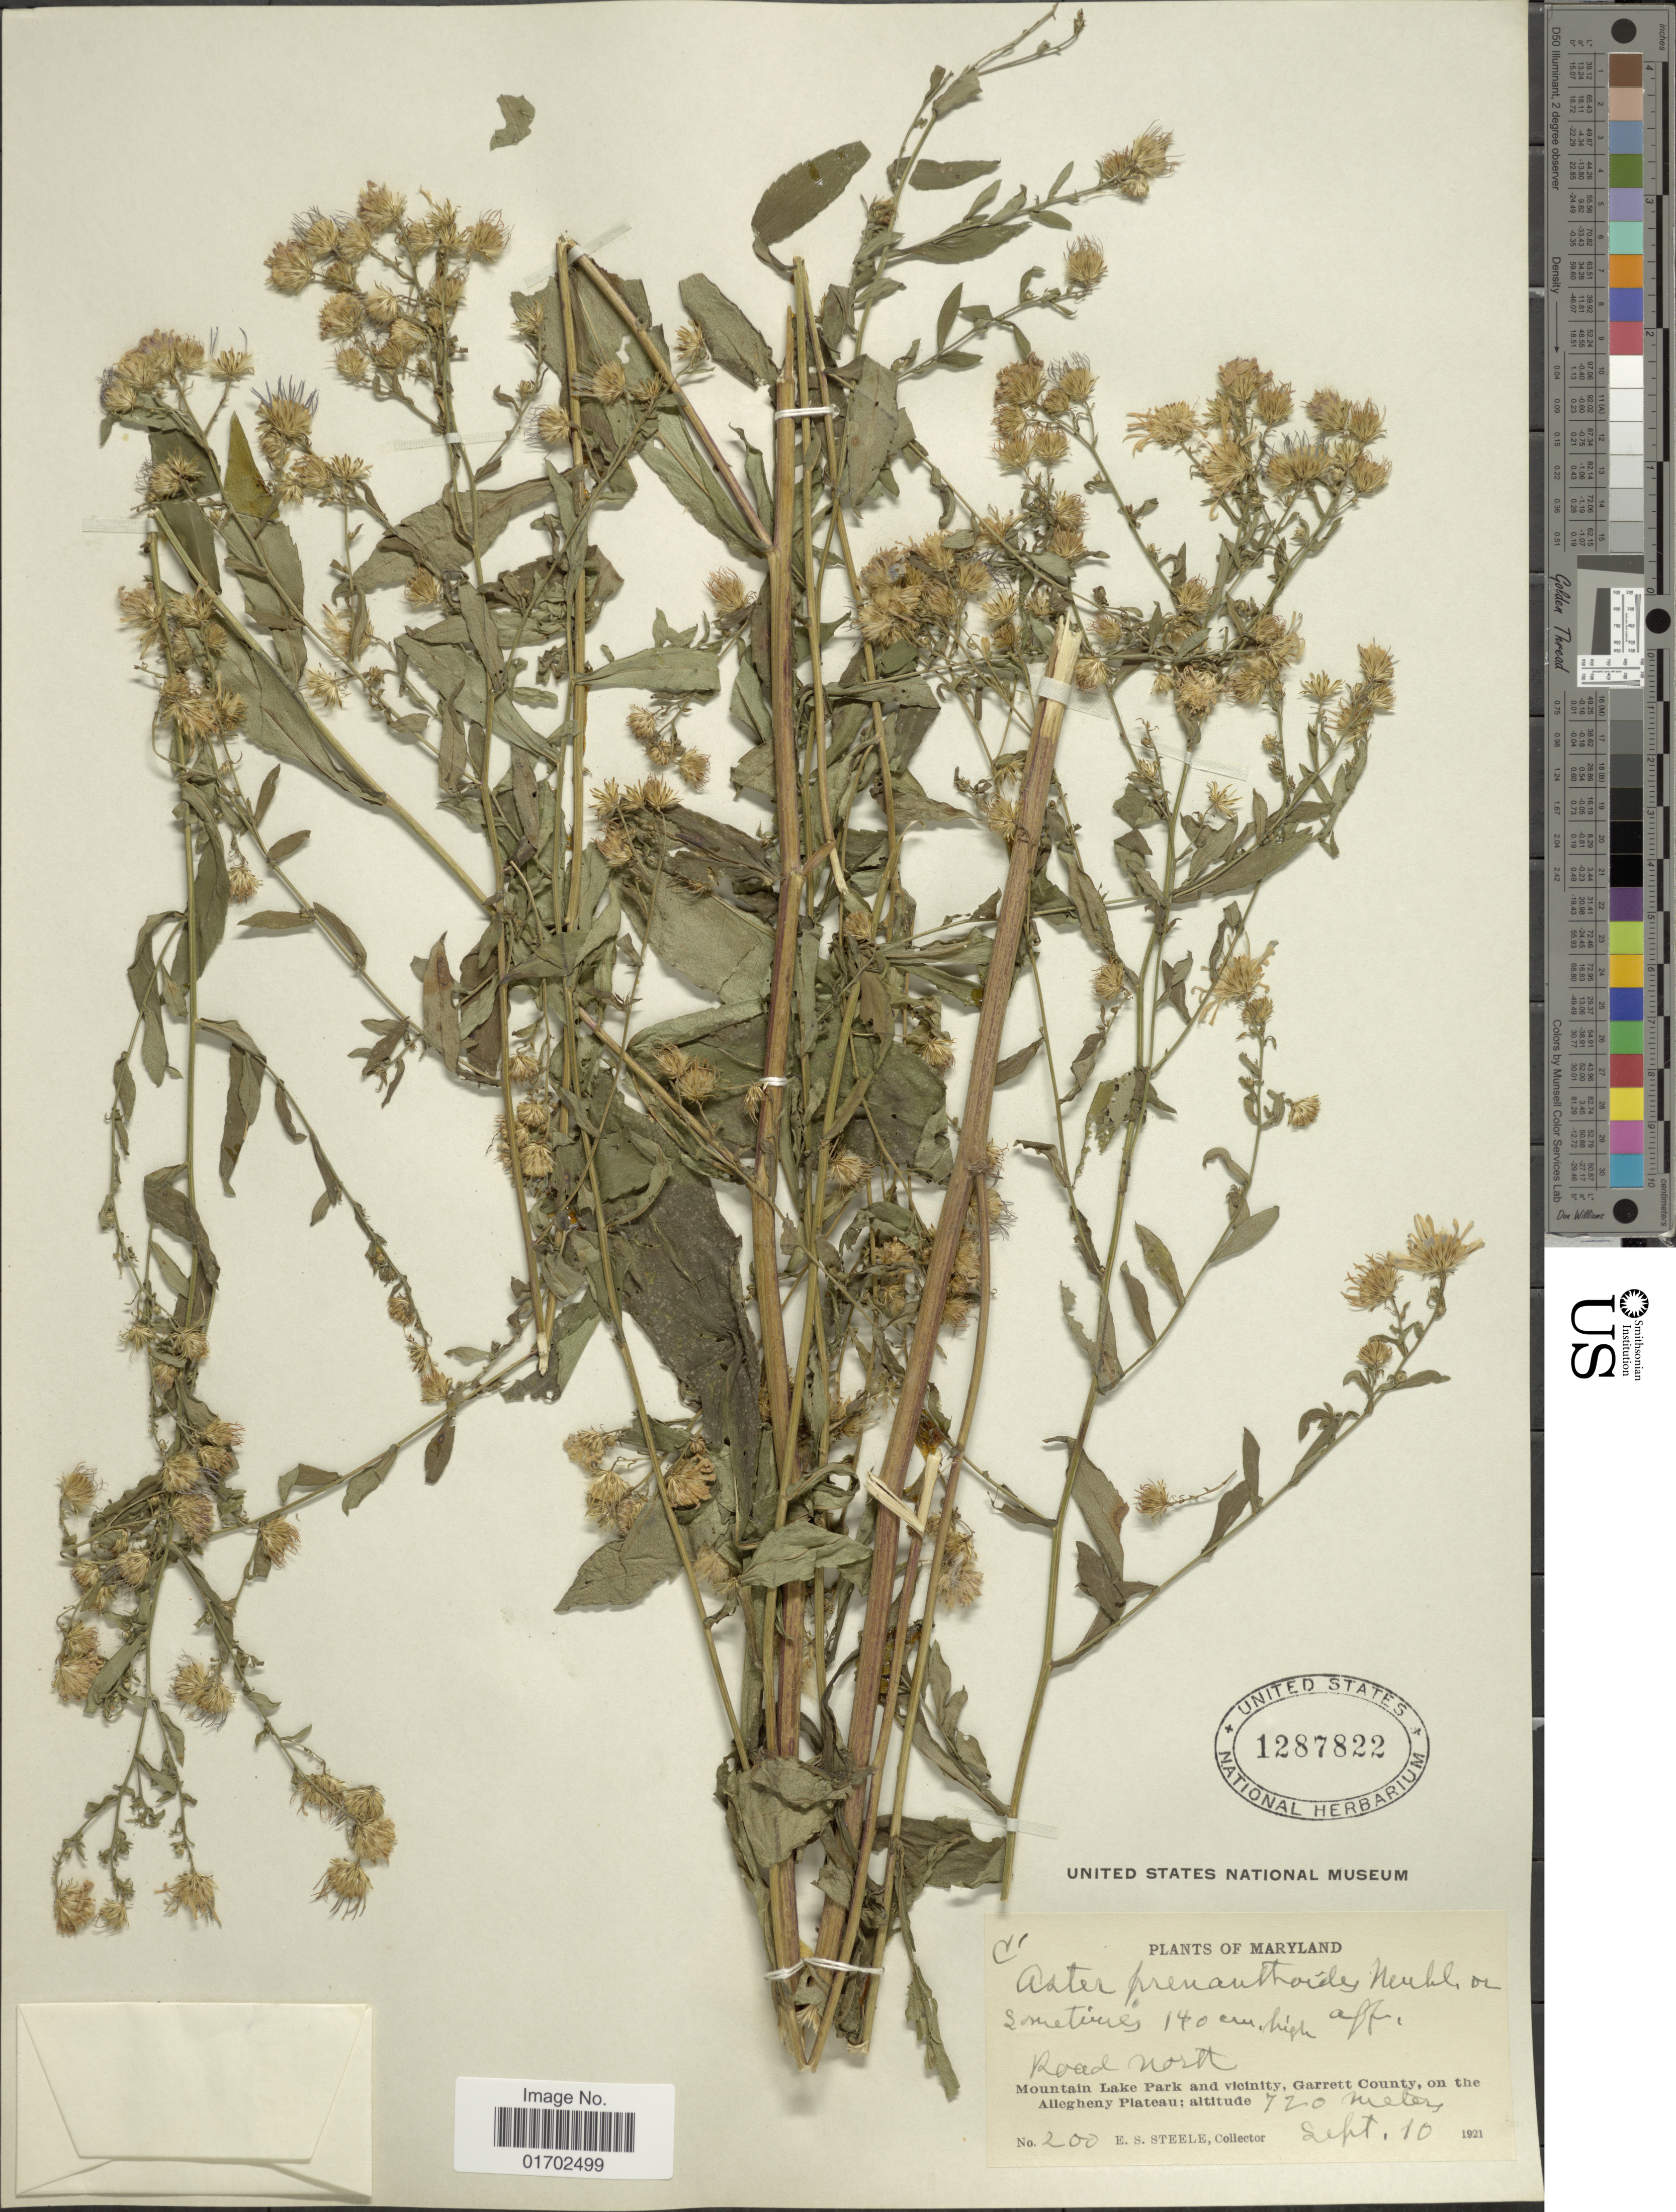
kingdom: Plantae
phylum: Tracheophyta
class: Magnoliopsida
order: Asterales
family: Asteraceae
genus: Symphyotrichum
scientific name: Symphyotrichum prenanthoides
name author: (Muhl. ex Willd.) G.L. Nesom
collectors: E. Steele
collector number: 200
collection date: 1921-09-10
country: United States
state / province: Maryland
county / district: Garrett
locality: Maryland. Road north. Mountain Lake Park and vicinity, Garrett County, on the Allegheny Plateau.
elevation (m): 720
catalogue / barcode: US 1287822